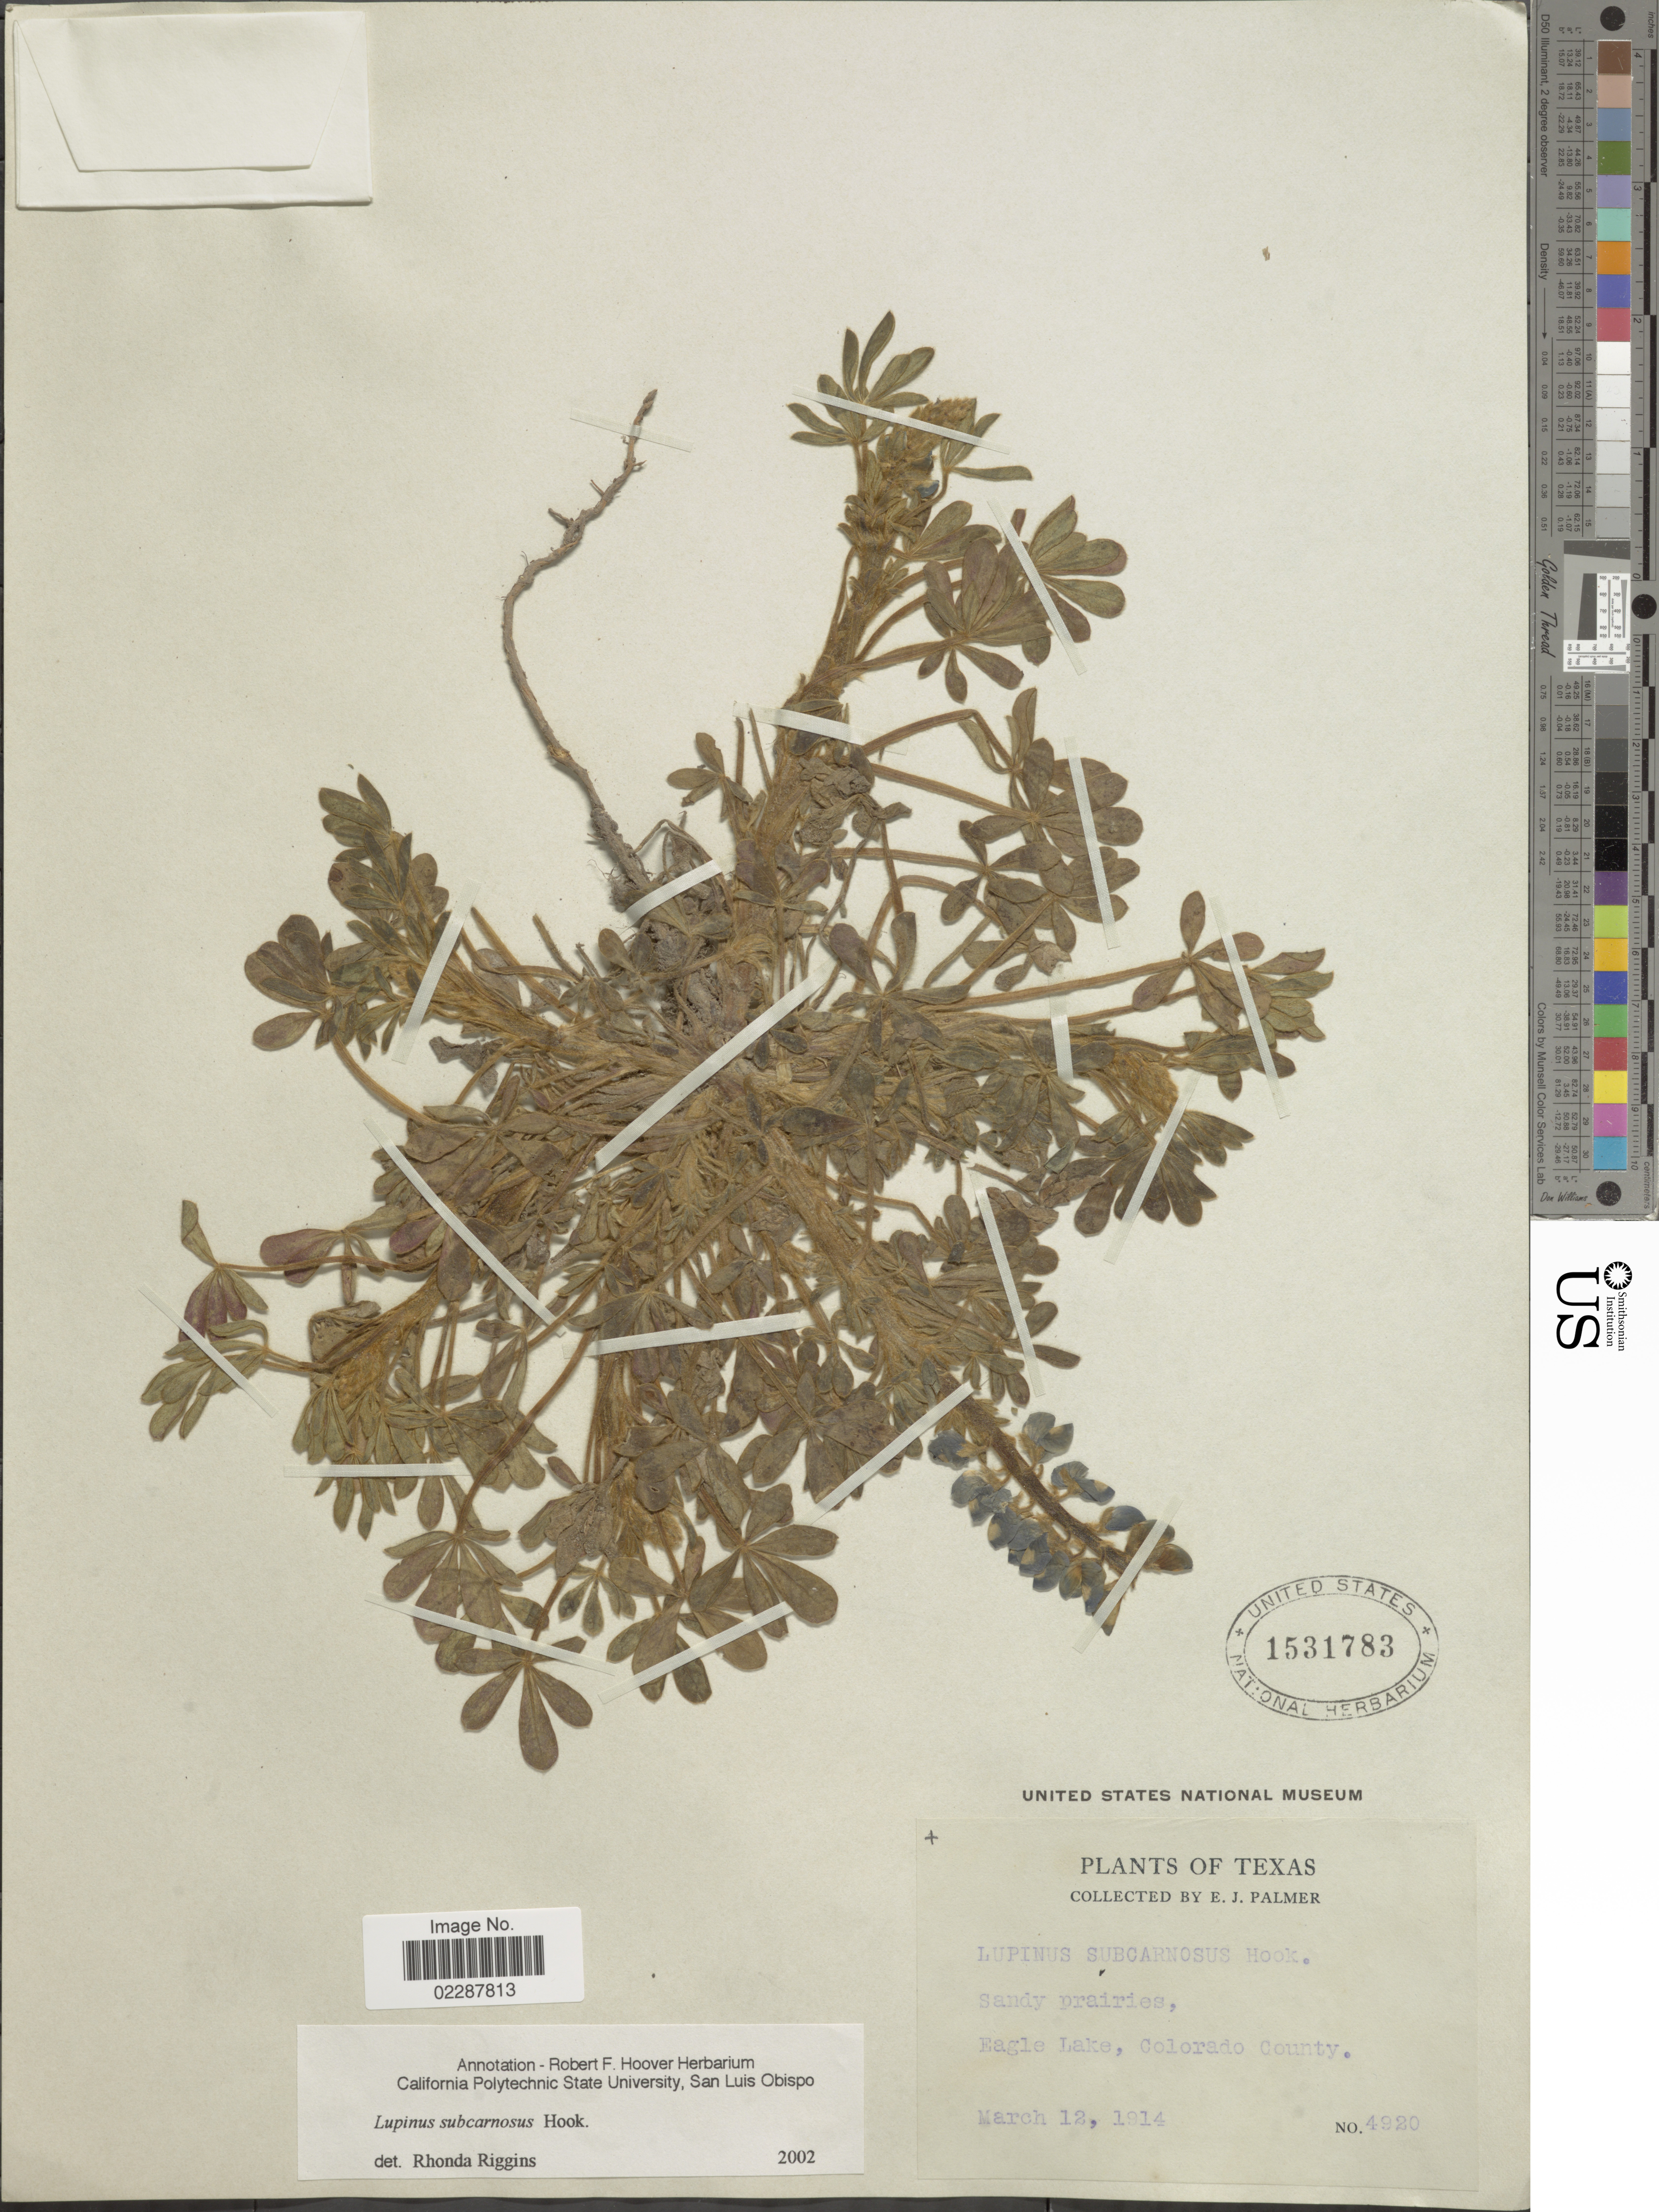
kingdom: Plantae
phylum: Tracheophyta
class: Magnoliopsida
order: Fabales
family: Fabaceae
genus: Lupinus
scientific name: Lupinus subcarnosus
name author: Hook.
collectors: E. J. Palmer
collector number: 4920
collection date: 1914-03-12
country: United States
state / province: Texas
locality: Eagle Lake, Colorado County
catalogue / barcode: US 1531783